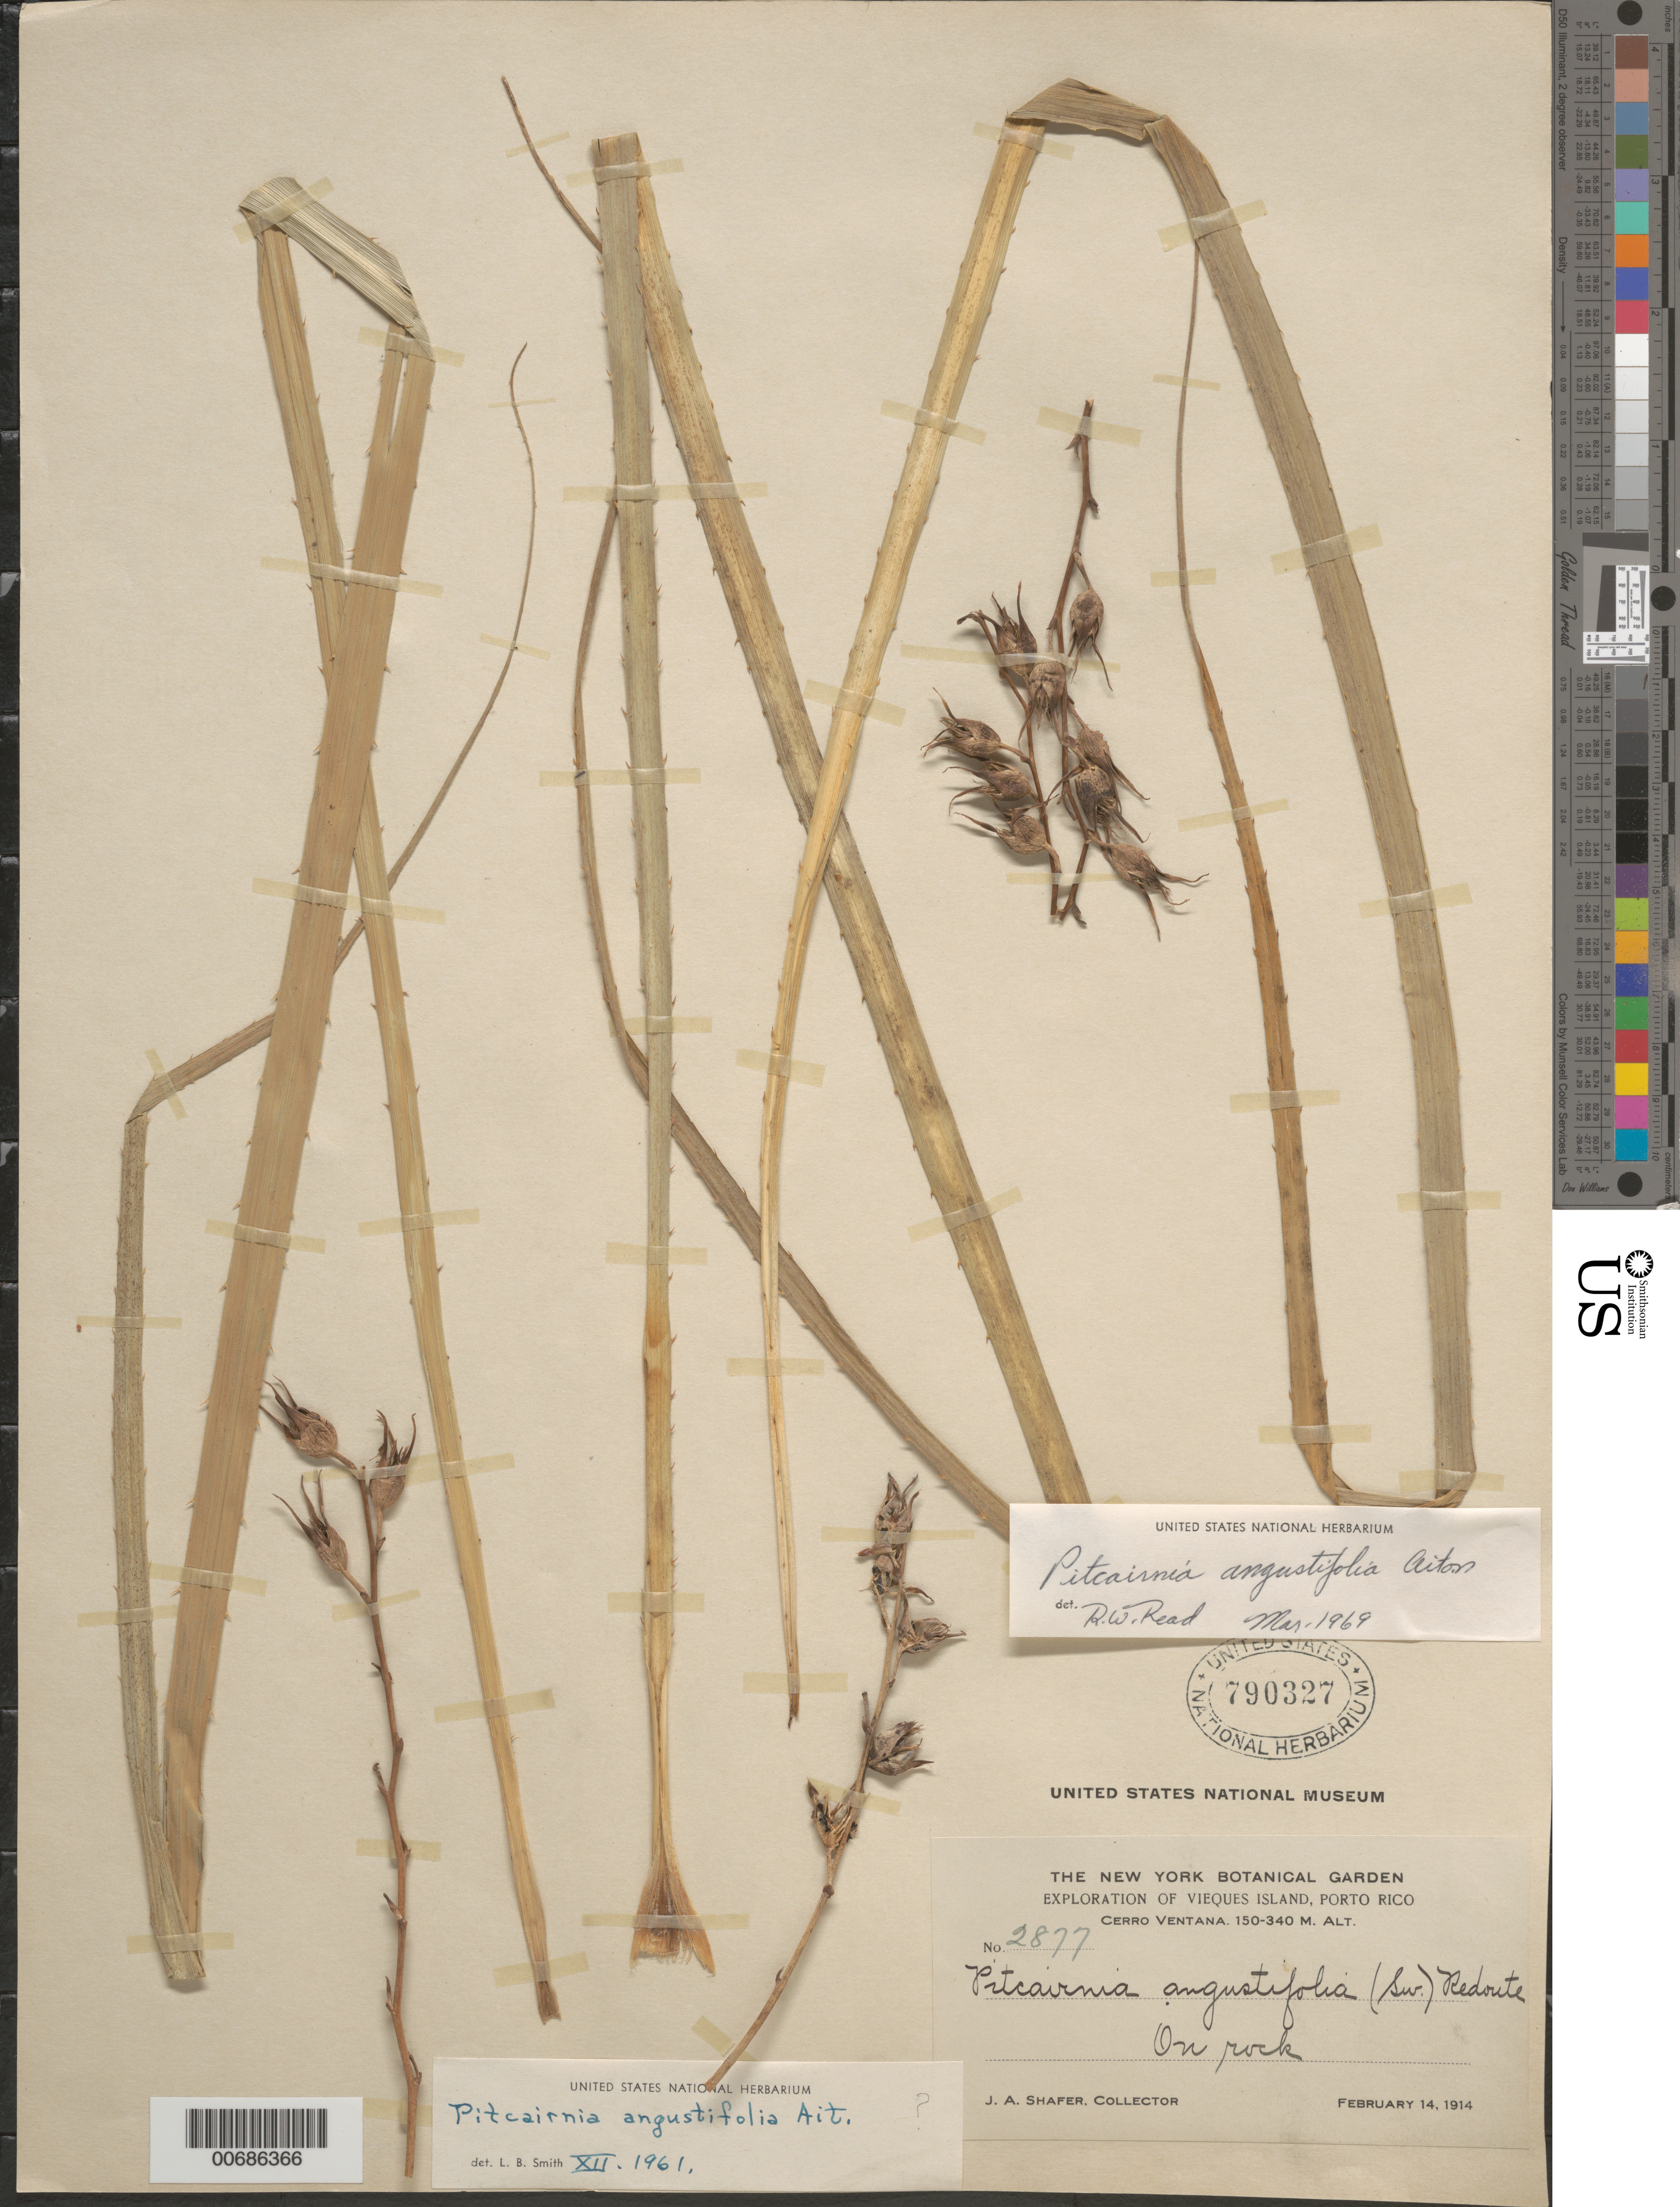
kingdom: Plantae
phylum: Tracheophyta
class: Liliopsida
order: Poales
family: Bromeliaceae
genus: Pitcairnia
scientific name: Pitcairnia angustifolia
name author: Sol. ex Aiton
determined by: Read, Robert W., (US), NMNH (UNITED STATES)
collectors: J. A. Shafer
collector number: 2877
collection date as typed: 14 Feb 1914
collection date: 1914-02-14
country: Puerto Rico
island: Vieques Island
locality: Cerro Ventana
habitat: on rock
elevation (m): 150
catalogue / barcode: US 790327